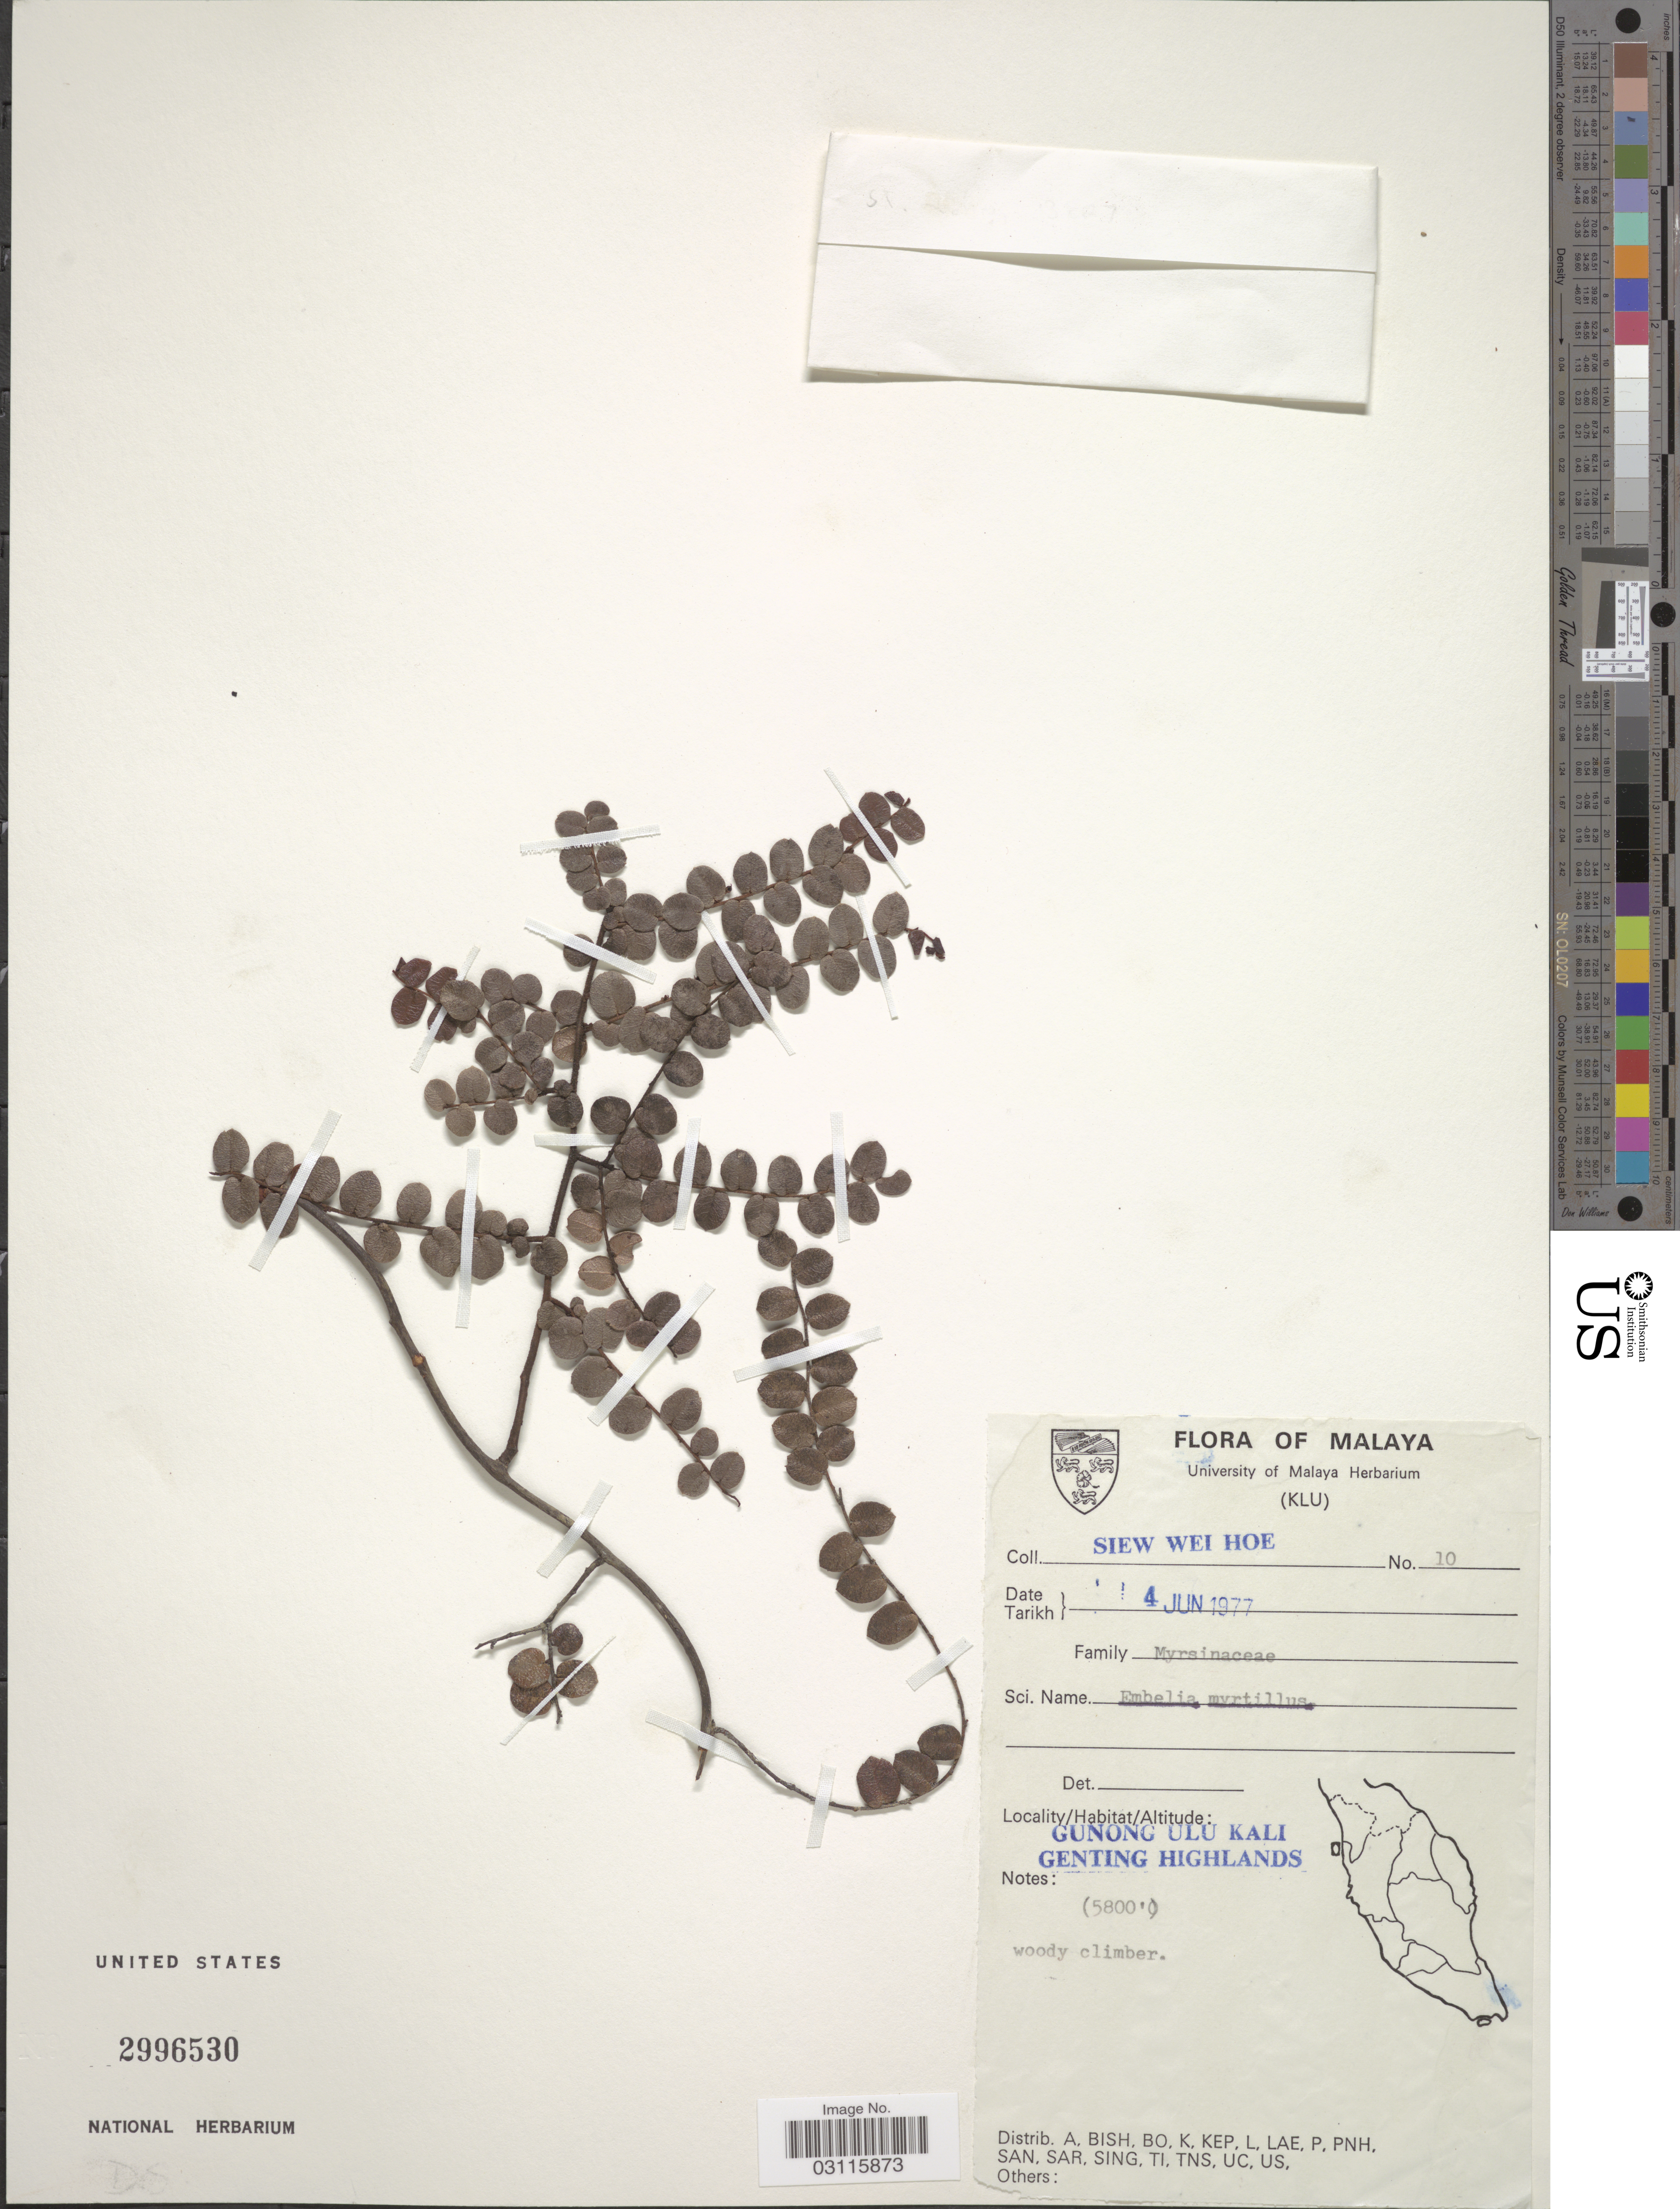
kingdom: Plantae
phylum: Tracheophyta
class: Magnoliopsida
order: Ericales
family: Primulaceae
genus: Embelia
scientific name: Embelia macrocarpa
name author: King & Gamble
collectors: S. Hoe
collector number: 10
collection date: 1977-06-04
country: Malaysia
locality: Malaya. Gunong Ulu Kali. Genting Highlands.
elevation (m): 1768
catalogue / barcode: US 2996530